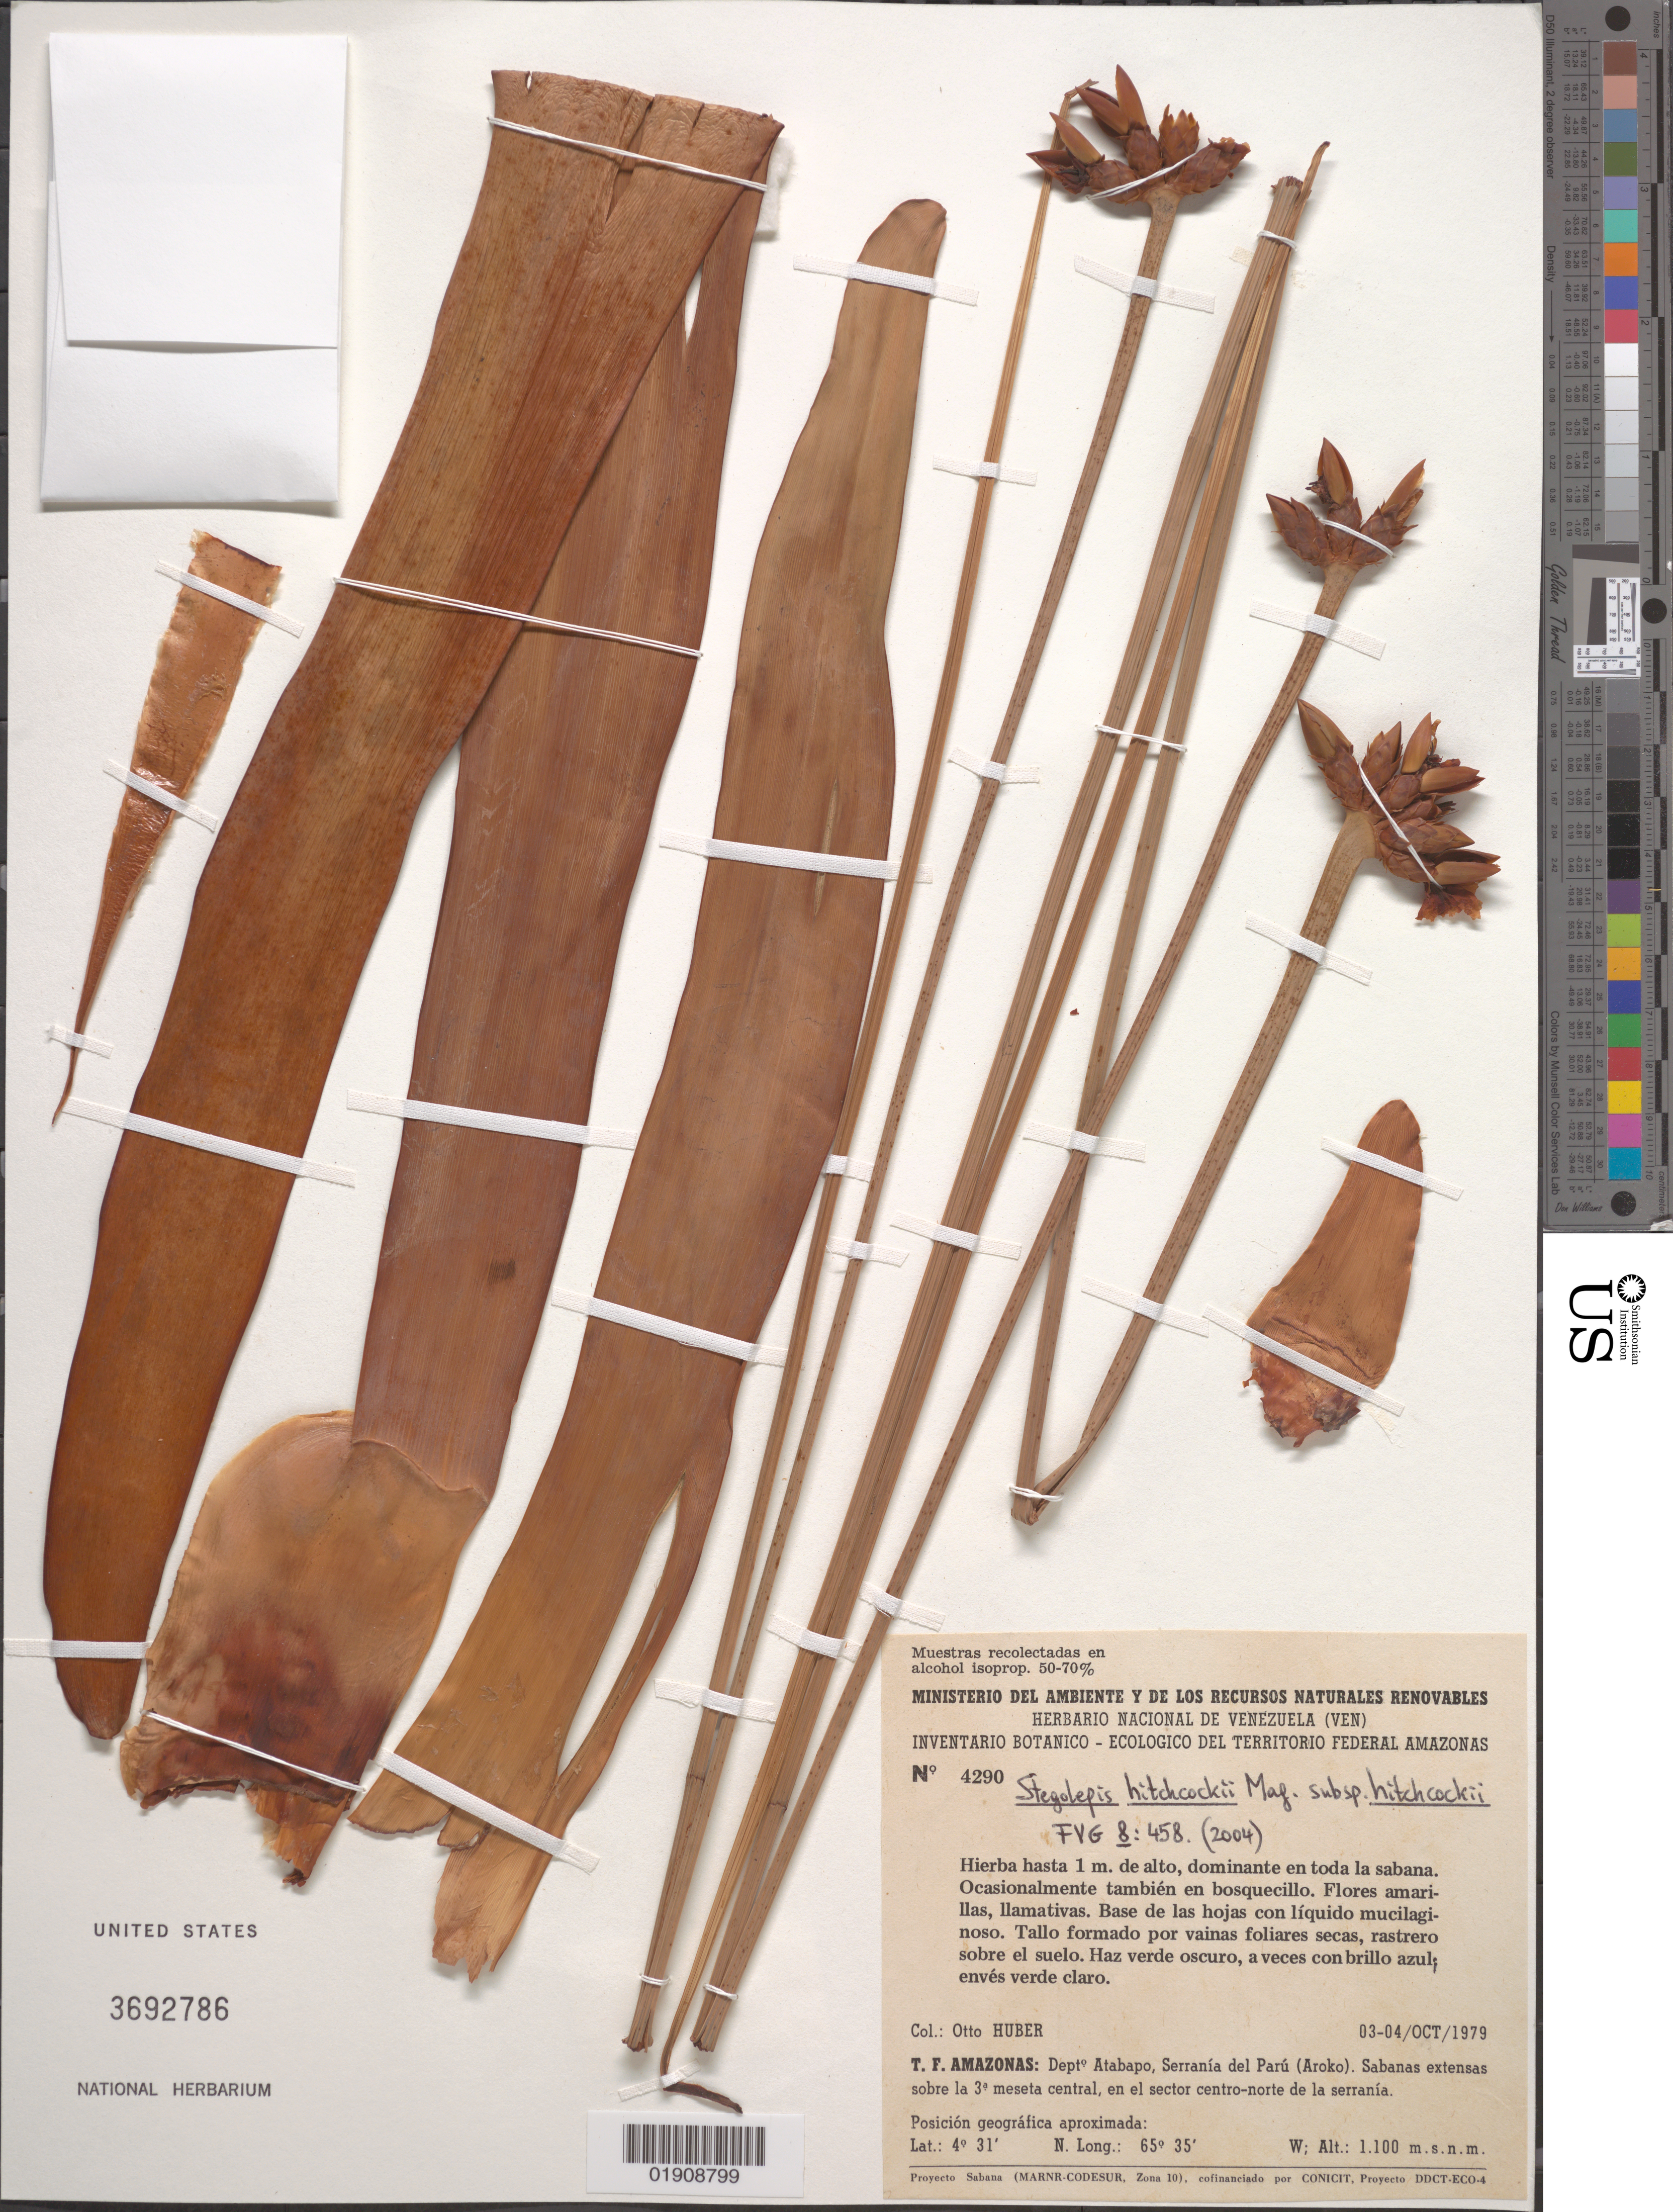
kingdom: Plantae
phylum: Tracheophyta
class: Liliopsida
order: Poales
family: Rapateaceae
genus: Stegolepis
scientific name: Stegolepis hitchcockii subsp. hitchcockii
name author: Maguire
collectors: O. Huber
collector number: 4290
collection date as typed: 3-Oct-79 to 4-Oct-79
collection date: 1979-10-03/1979-10-04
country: Venezuela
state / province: Amazonas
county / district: Atabapo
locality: Serranía del Parú (Aroko); sobre la 3ª meseta central, en el sector centro-norte de la serranía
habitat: Sabanas extensas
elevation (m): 1100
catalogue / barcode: US 3692786